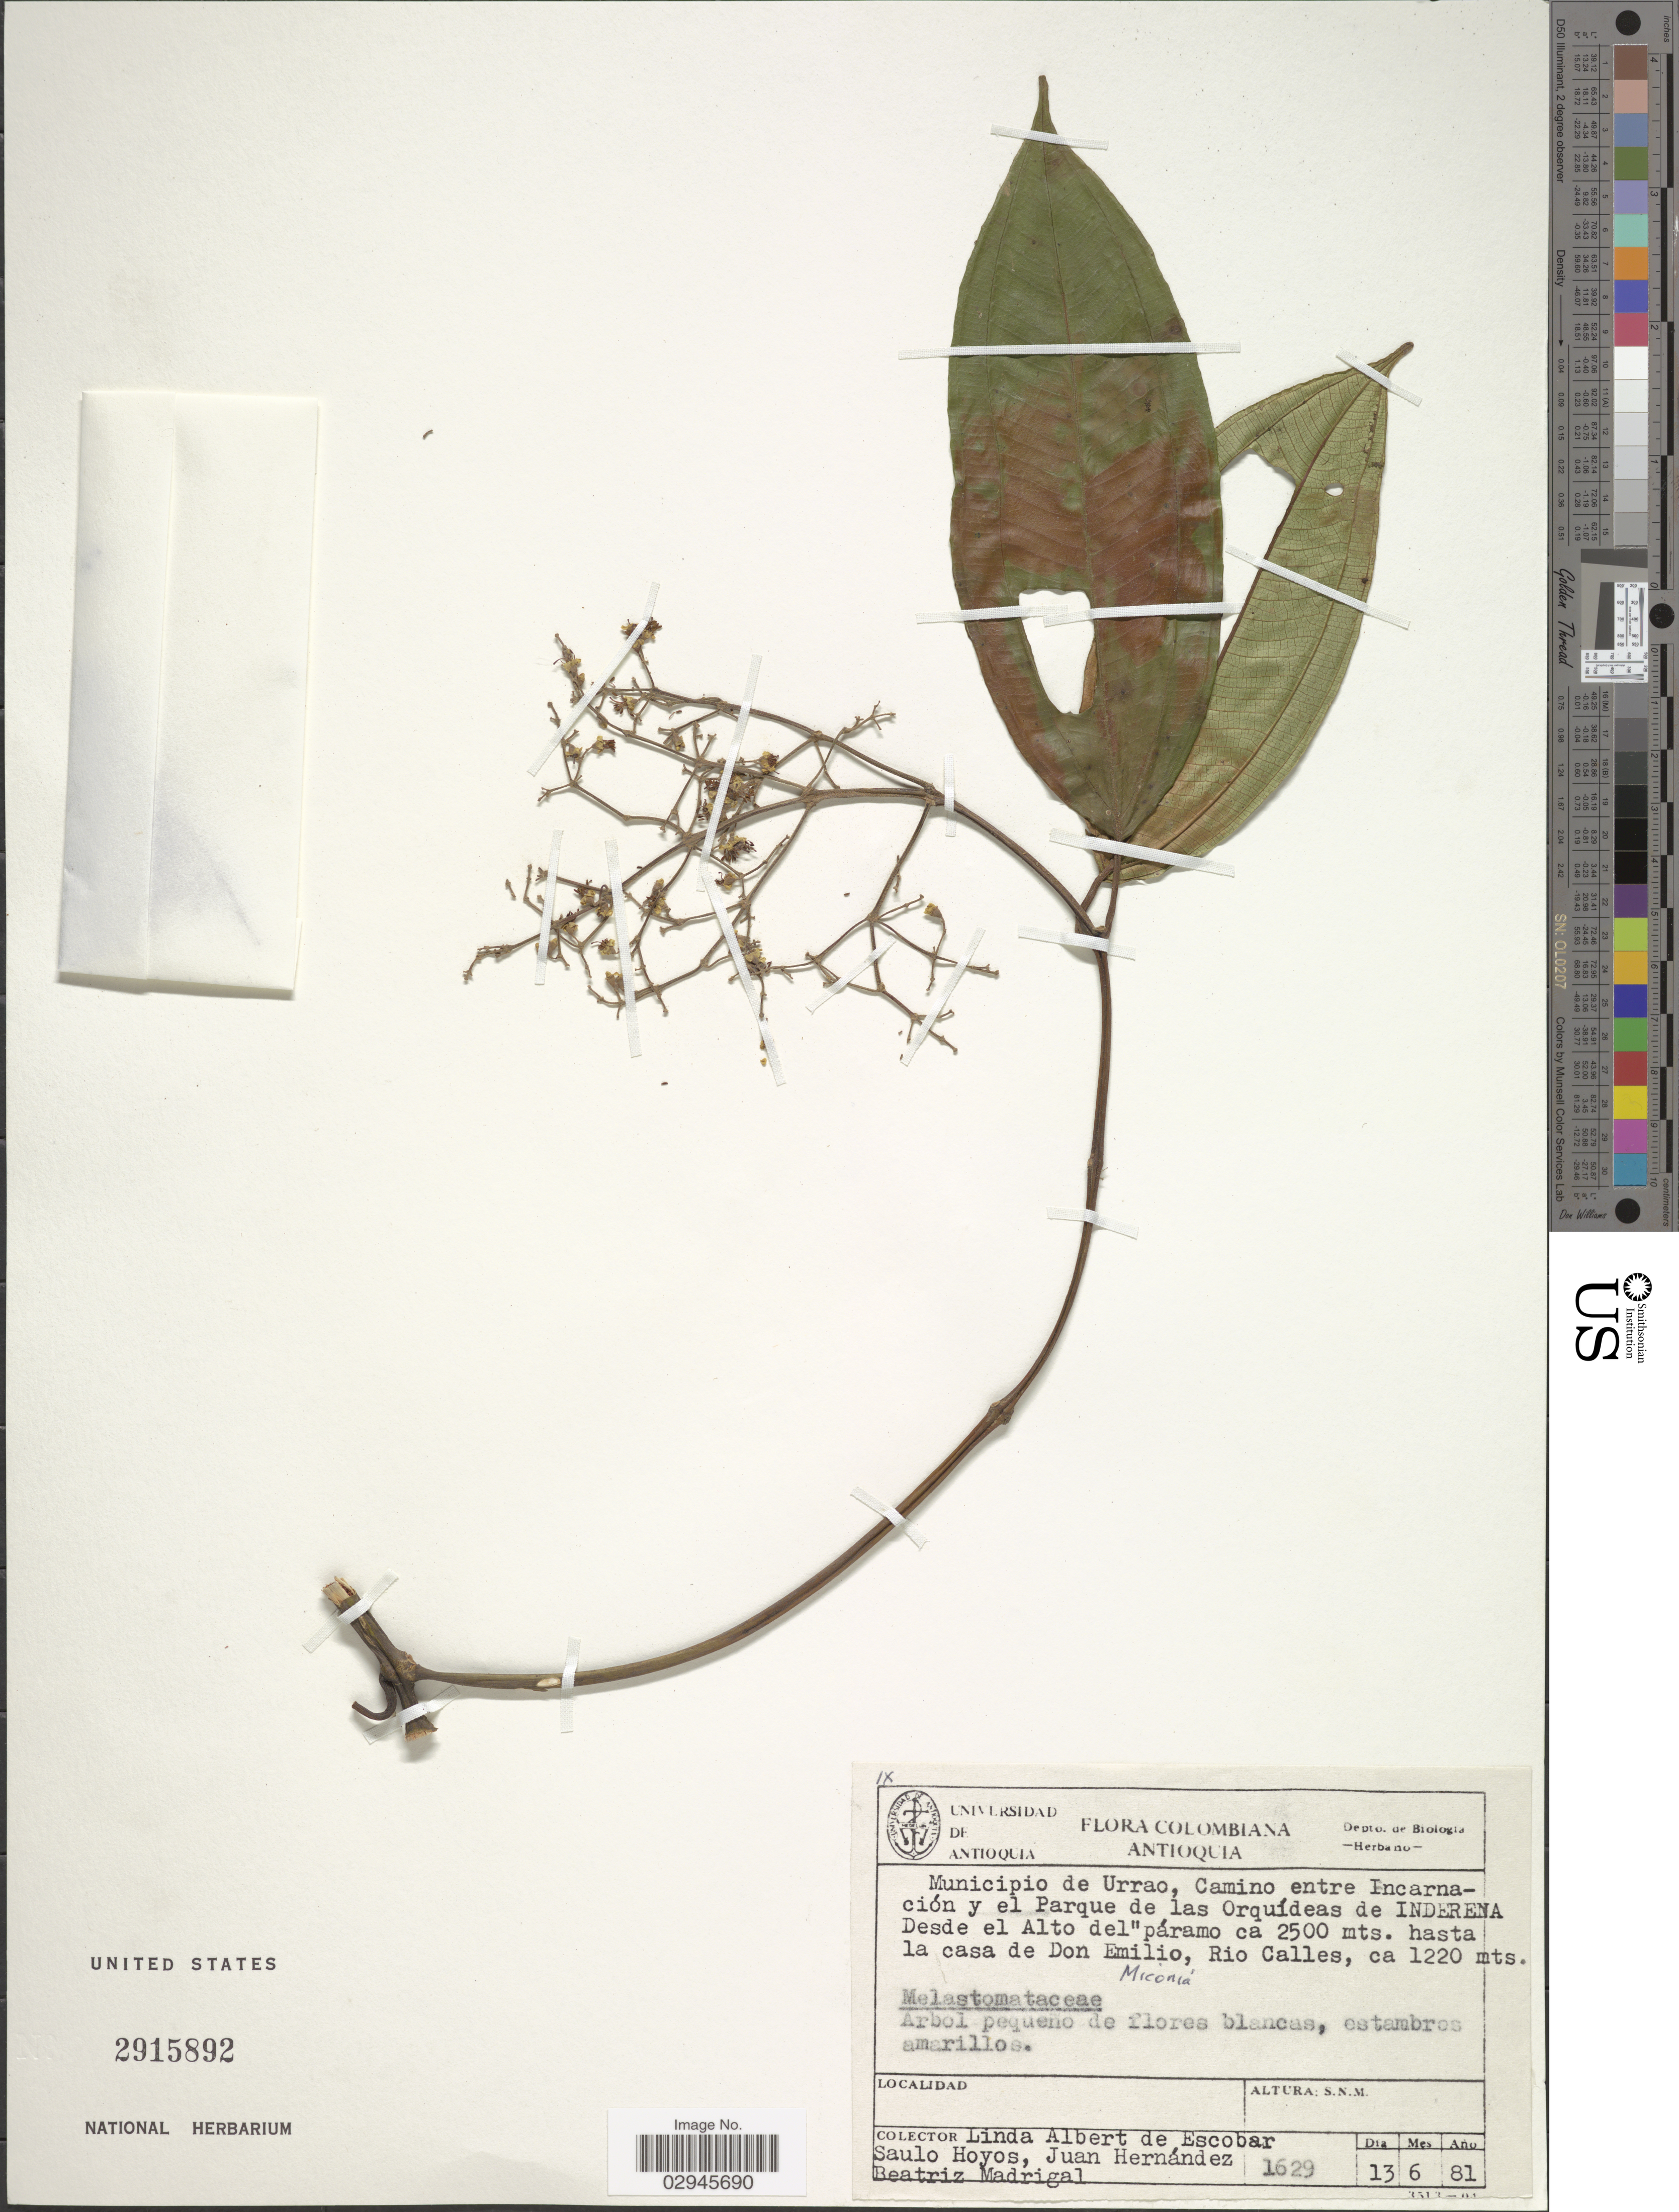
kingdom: Plantae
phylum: Tracheophyta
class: Magnoliopsida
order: Myrtales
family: Melastomataceae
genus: Miconia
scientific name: Miconia sp.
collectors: L. K. de Escobar, S. Hoyos, J. J. Hernandez & B. E. Madrigal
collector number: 1629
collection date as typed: Transcribed d/m/y: 13/6/81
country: Colombia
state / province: Antioquia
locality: Municipio de Urrao, Camino entre Incarnación y el Parque de las Orquídeas de Inderena. Desde el Alto del páramo ca 2500 mts. hasta la casa de Don Emilio, Rio Calles.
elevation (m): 1220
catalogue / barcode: US 2915892